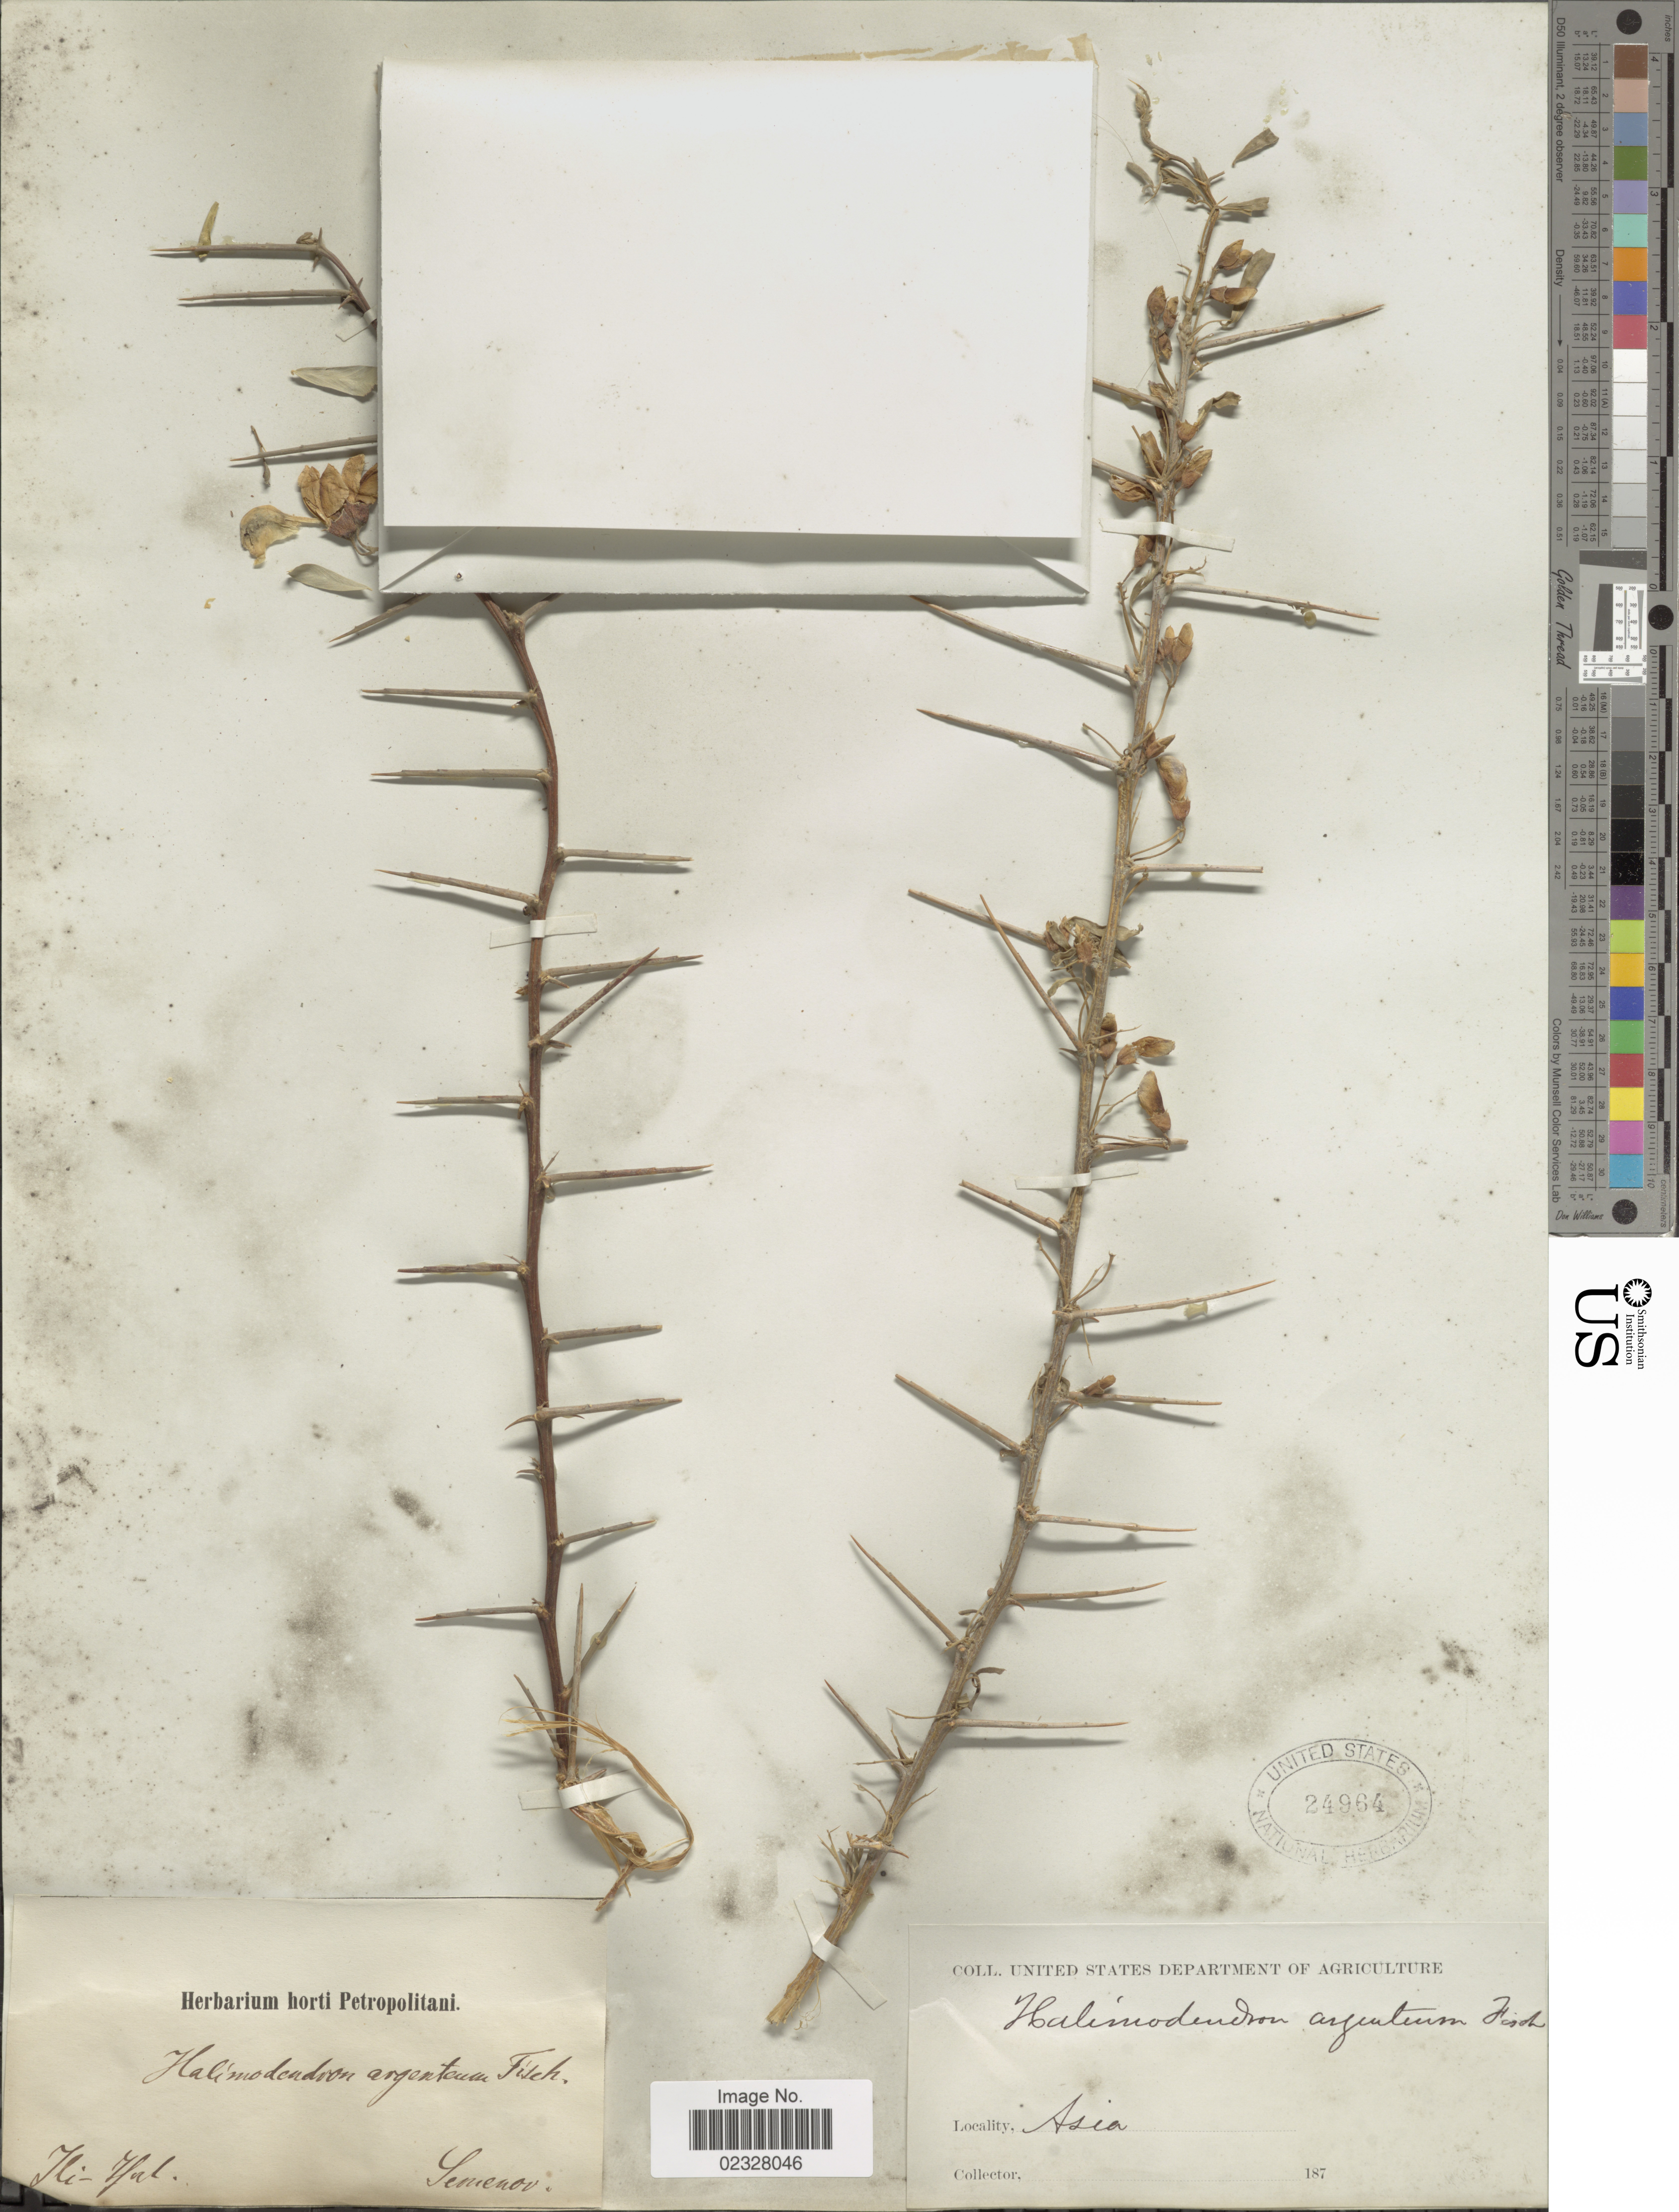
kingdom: Plantae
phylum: Tracheophyta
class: Magnoliopsida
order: Fabales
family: Fabaceae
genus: Caragana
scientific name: Caragana halodenron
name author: (Pall.) Dum. Cours.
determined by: (US) Smithsonian Institution - National Museum of Natural History - Department of Botany (UNITED STATES)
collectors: -- Semenov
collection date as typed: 187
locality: Ili-Hal. Asia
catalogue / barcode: US 24964